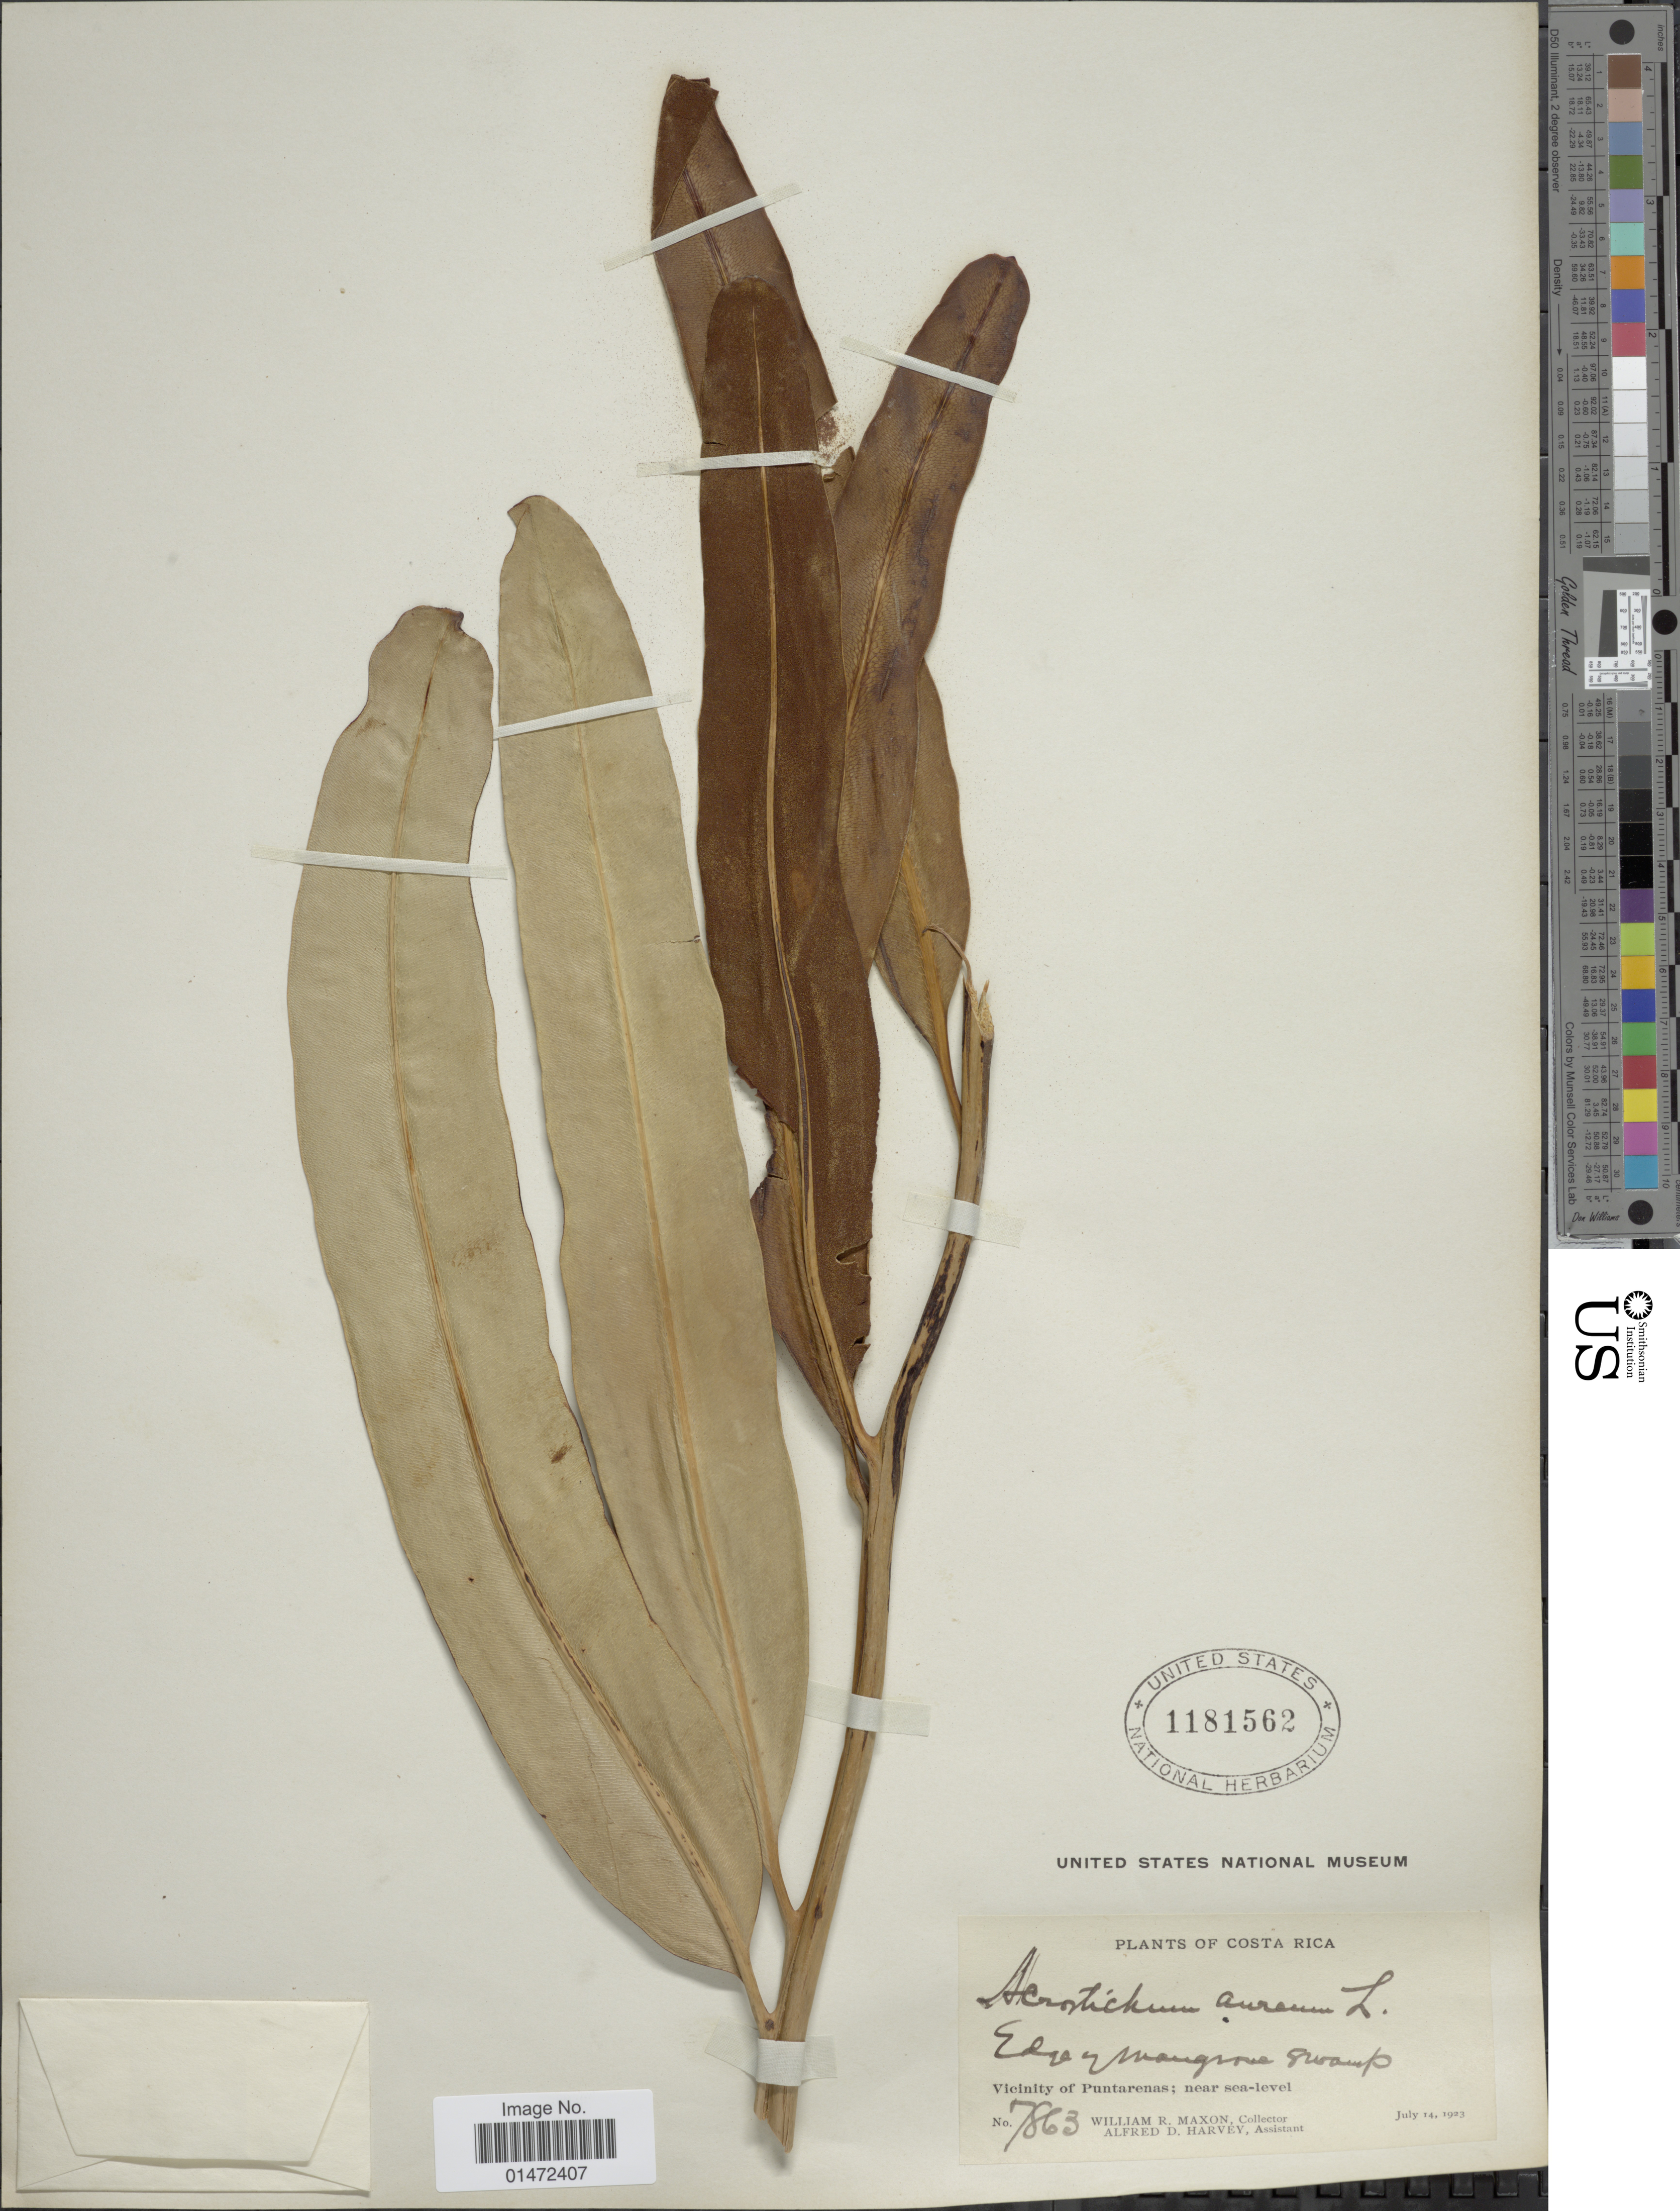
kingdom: Plantae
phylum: Tracheophyta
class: Polypodiopsida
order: Polypodiales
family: Pteridaceae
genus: Acrostichum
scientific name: Acrostichum aureum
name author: L.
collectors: W. R. Maxon & A. D. Harvey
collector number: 7863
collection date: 1923-07-14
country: Costa Rica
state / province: Puntarenas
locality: Edge of mangrove swamp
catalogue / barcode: US 1181562